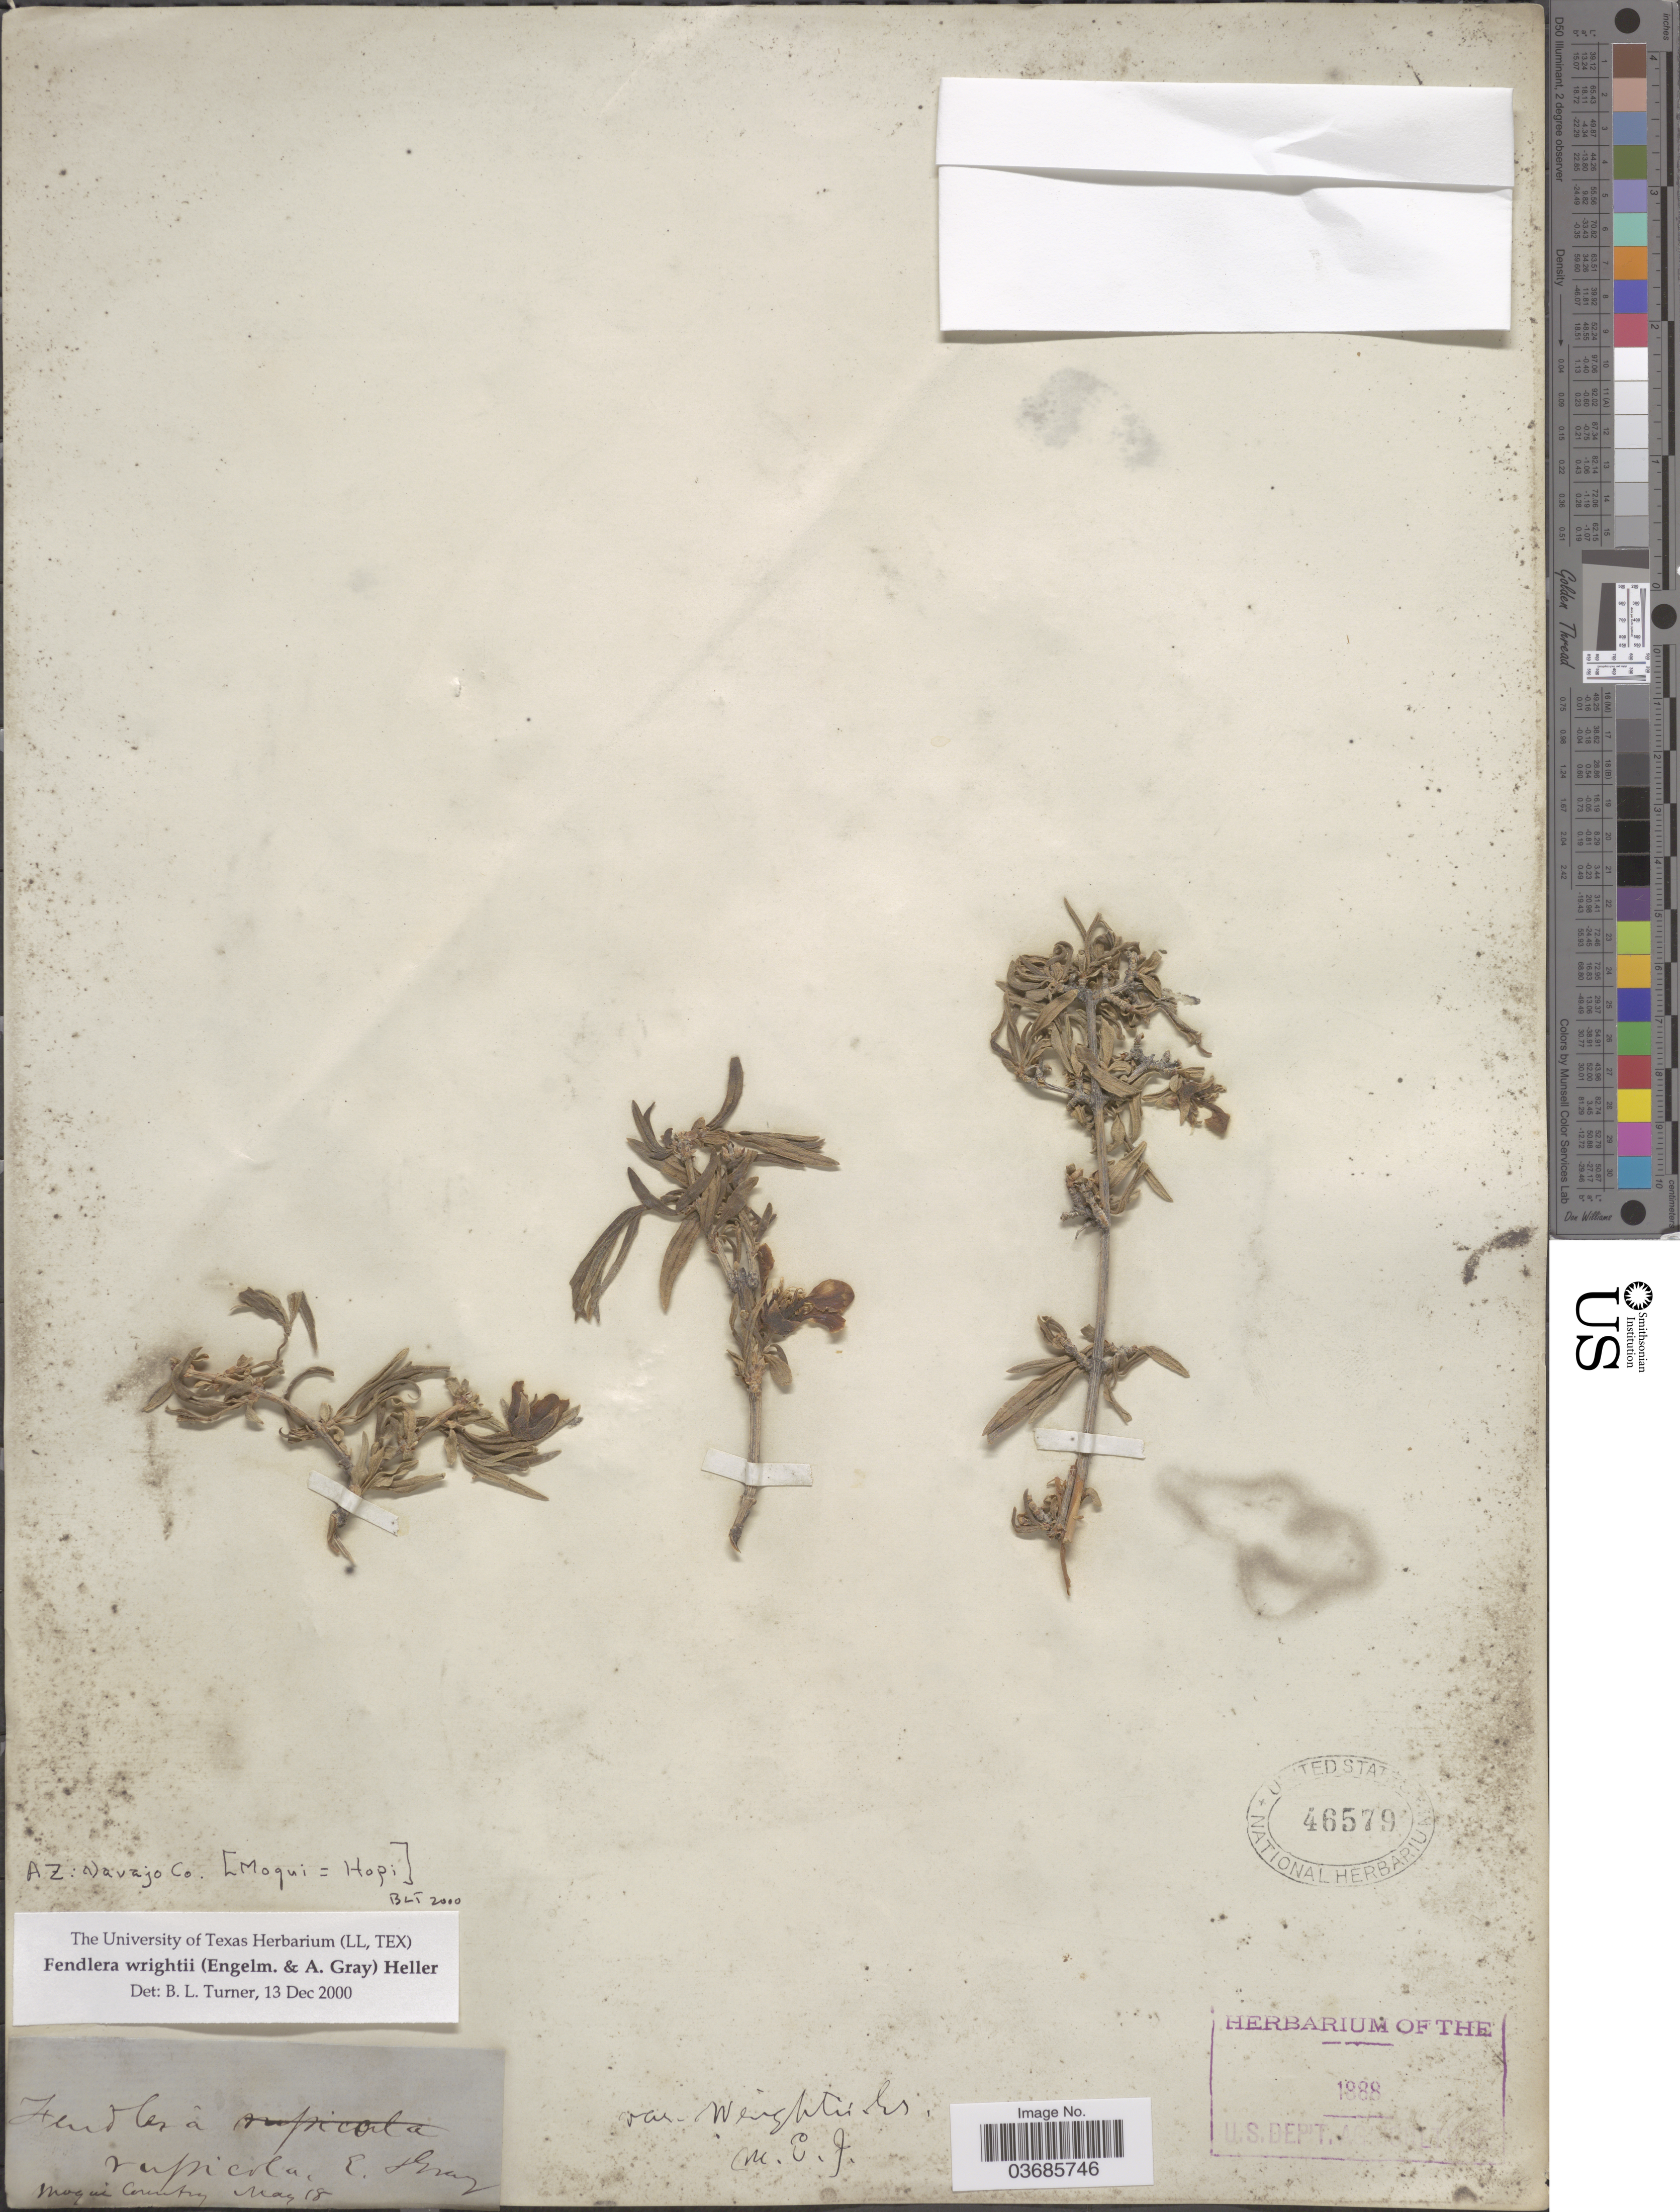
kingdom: Plantae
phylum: Tracheophyta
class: Magnoliopsida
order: Cornales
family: Hydrangeaceae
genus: Fendlera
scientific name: Fendlera wrightii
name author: (Engelm. & A. Gray) A. Heller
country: United States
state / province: Arizona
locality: Navajo Co. Moqui County.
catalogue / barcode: US 46579